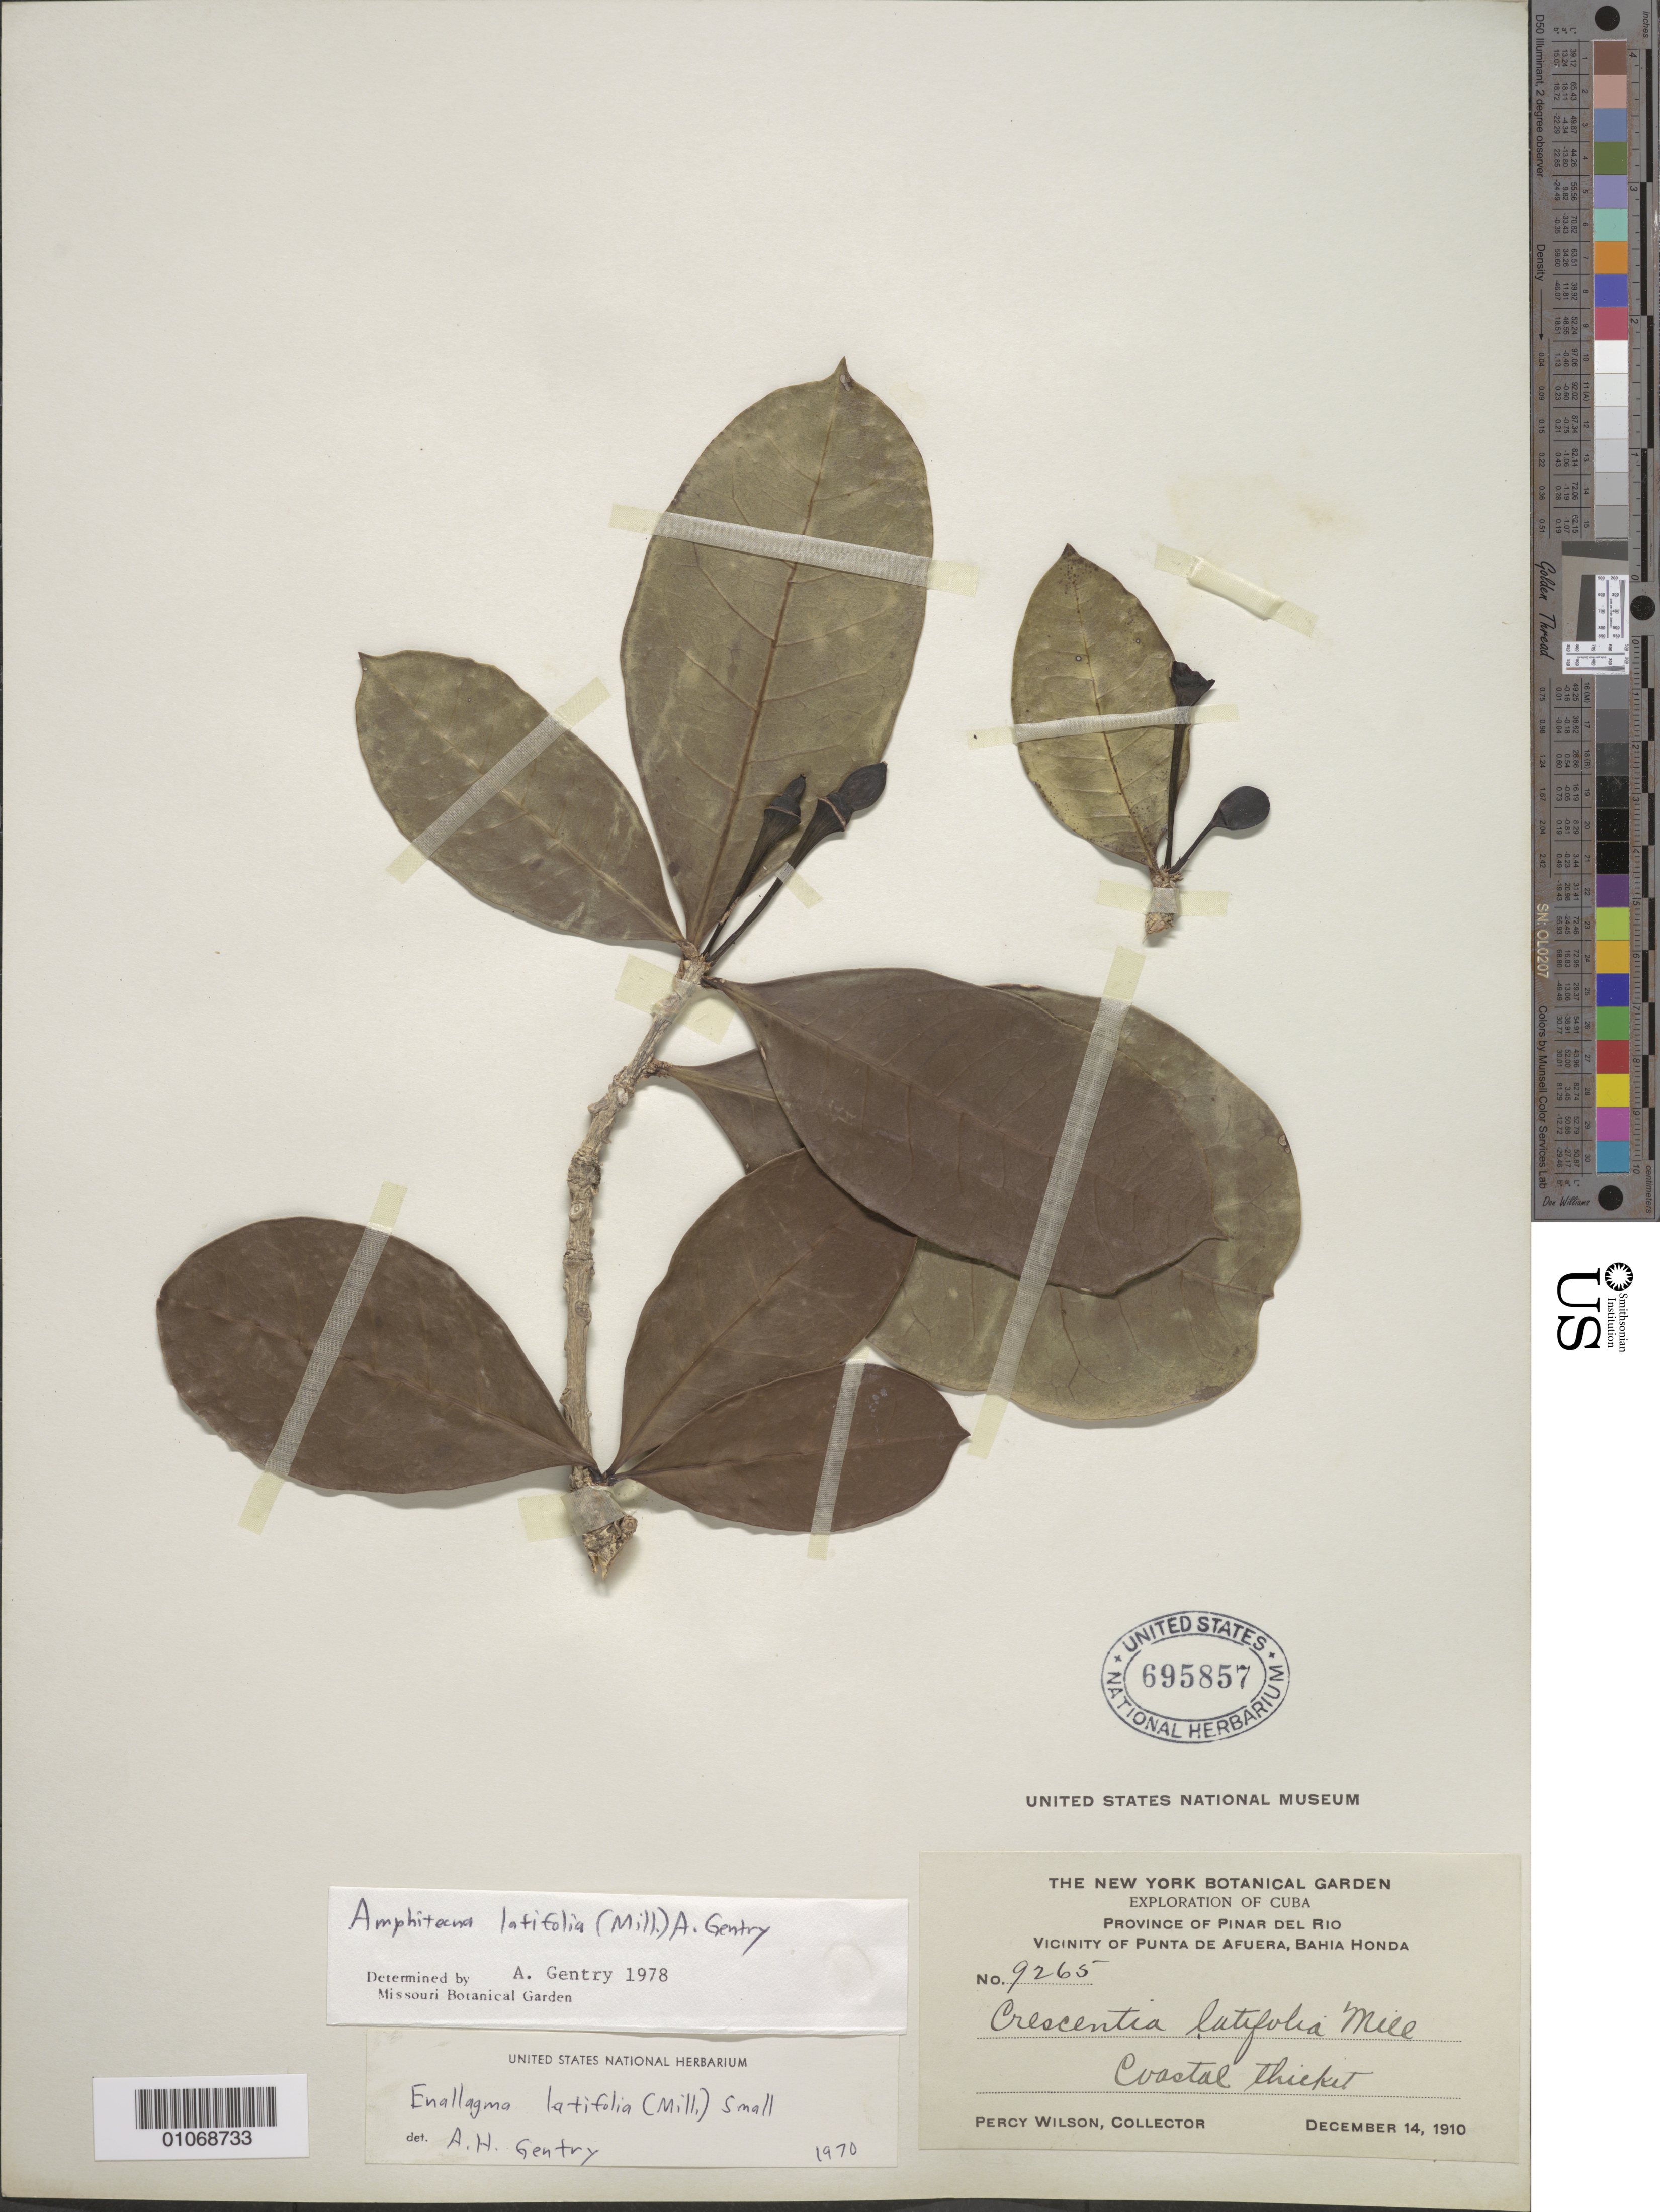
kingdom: Plantae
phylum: Tracheophyta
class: Magnoliopsida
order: Lamiales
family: Bignoniaceae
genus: Amphitecna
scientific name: Amphitecna latifolia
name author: (Mill.) A.H. Gentry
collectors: P. Wilson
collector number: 9265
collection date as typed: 14 Dec 1910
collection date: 1910-12-14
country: Cuba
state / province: Pinar del Rio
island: Cuba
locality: Vicinity of Punta de Afuera, Bahia Honda Coastal thicket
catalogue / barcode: US 695857